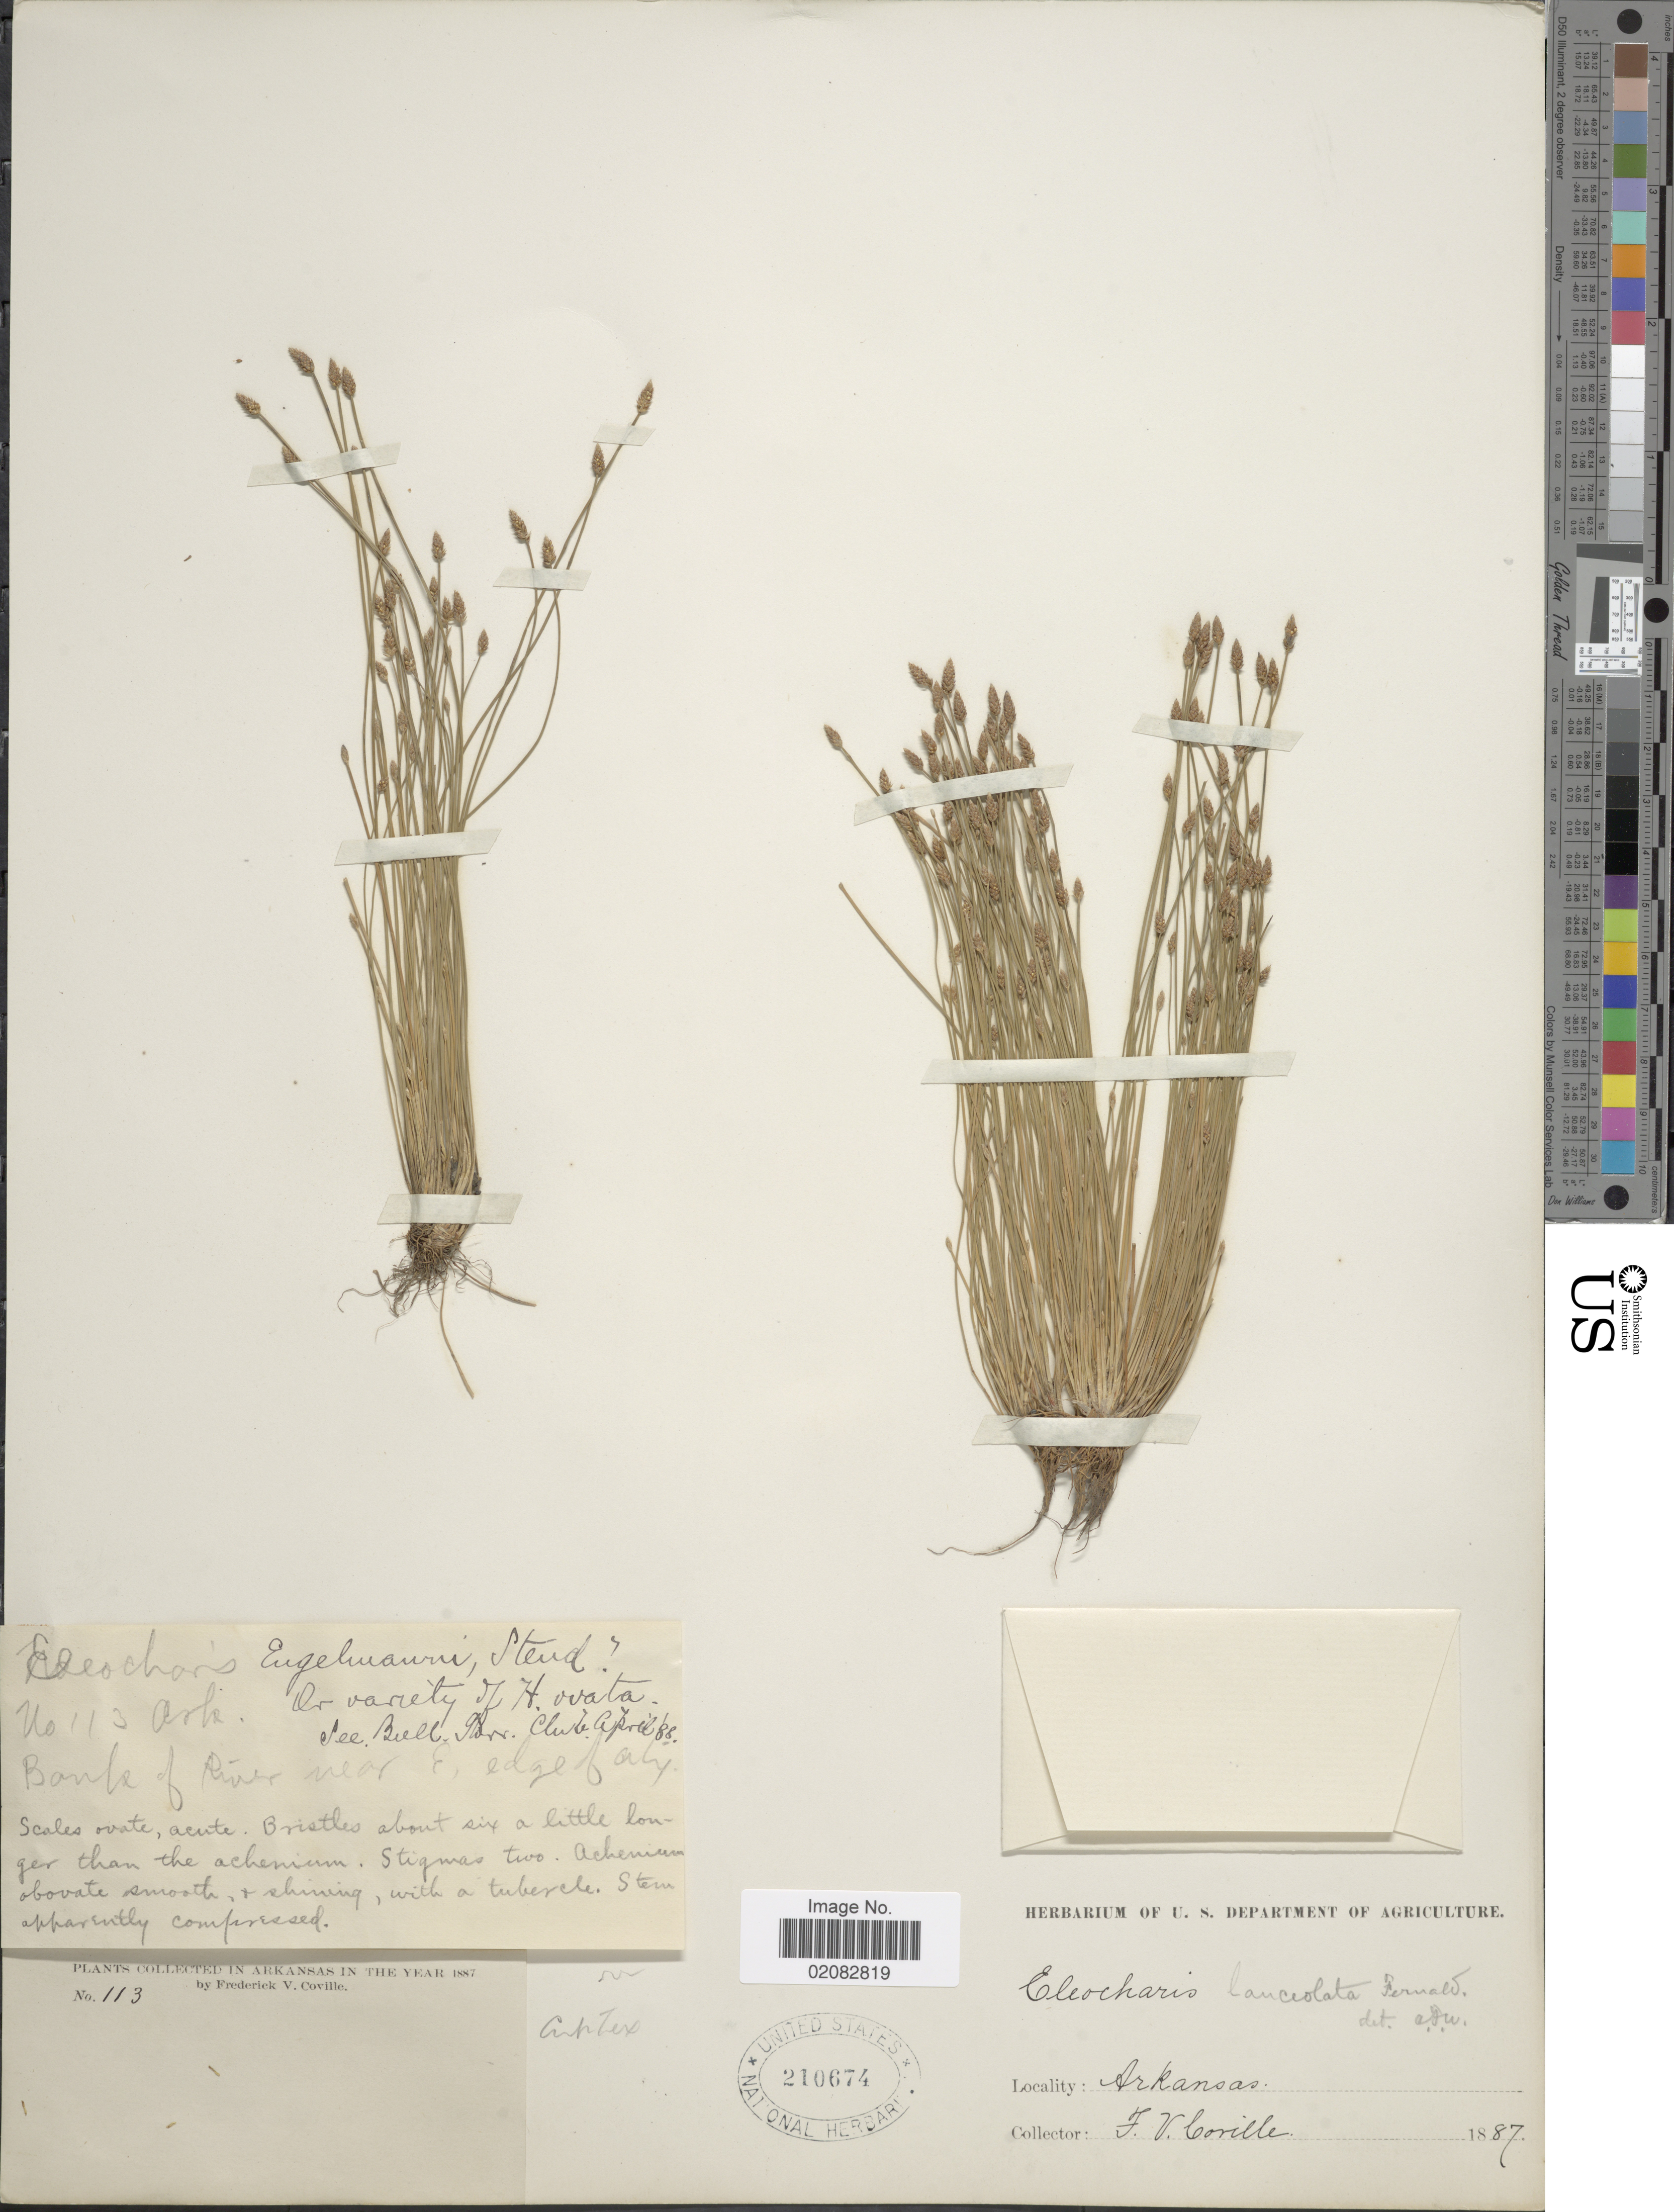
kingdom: Plantae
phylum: Tracheophyta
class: Liliopsida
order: Poales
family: Cyperaceae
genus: Eleocharis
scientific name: Eleocharis lanceolata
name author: Fernald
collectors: F. V. Coville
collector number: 113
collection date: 1887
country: United States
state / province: Arkansas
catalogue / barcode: US 210674